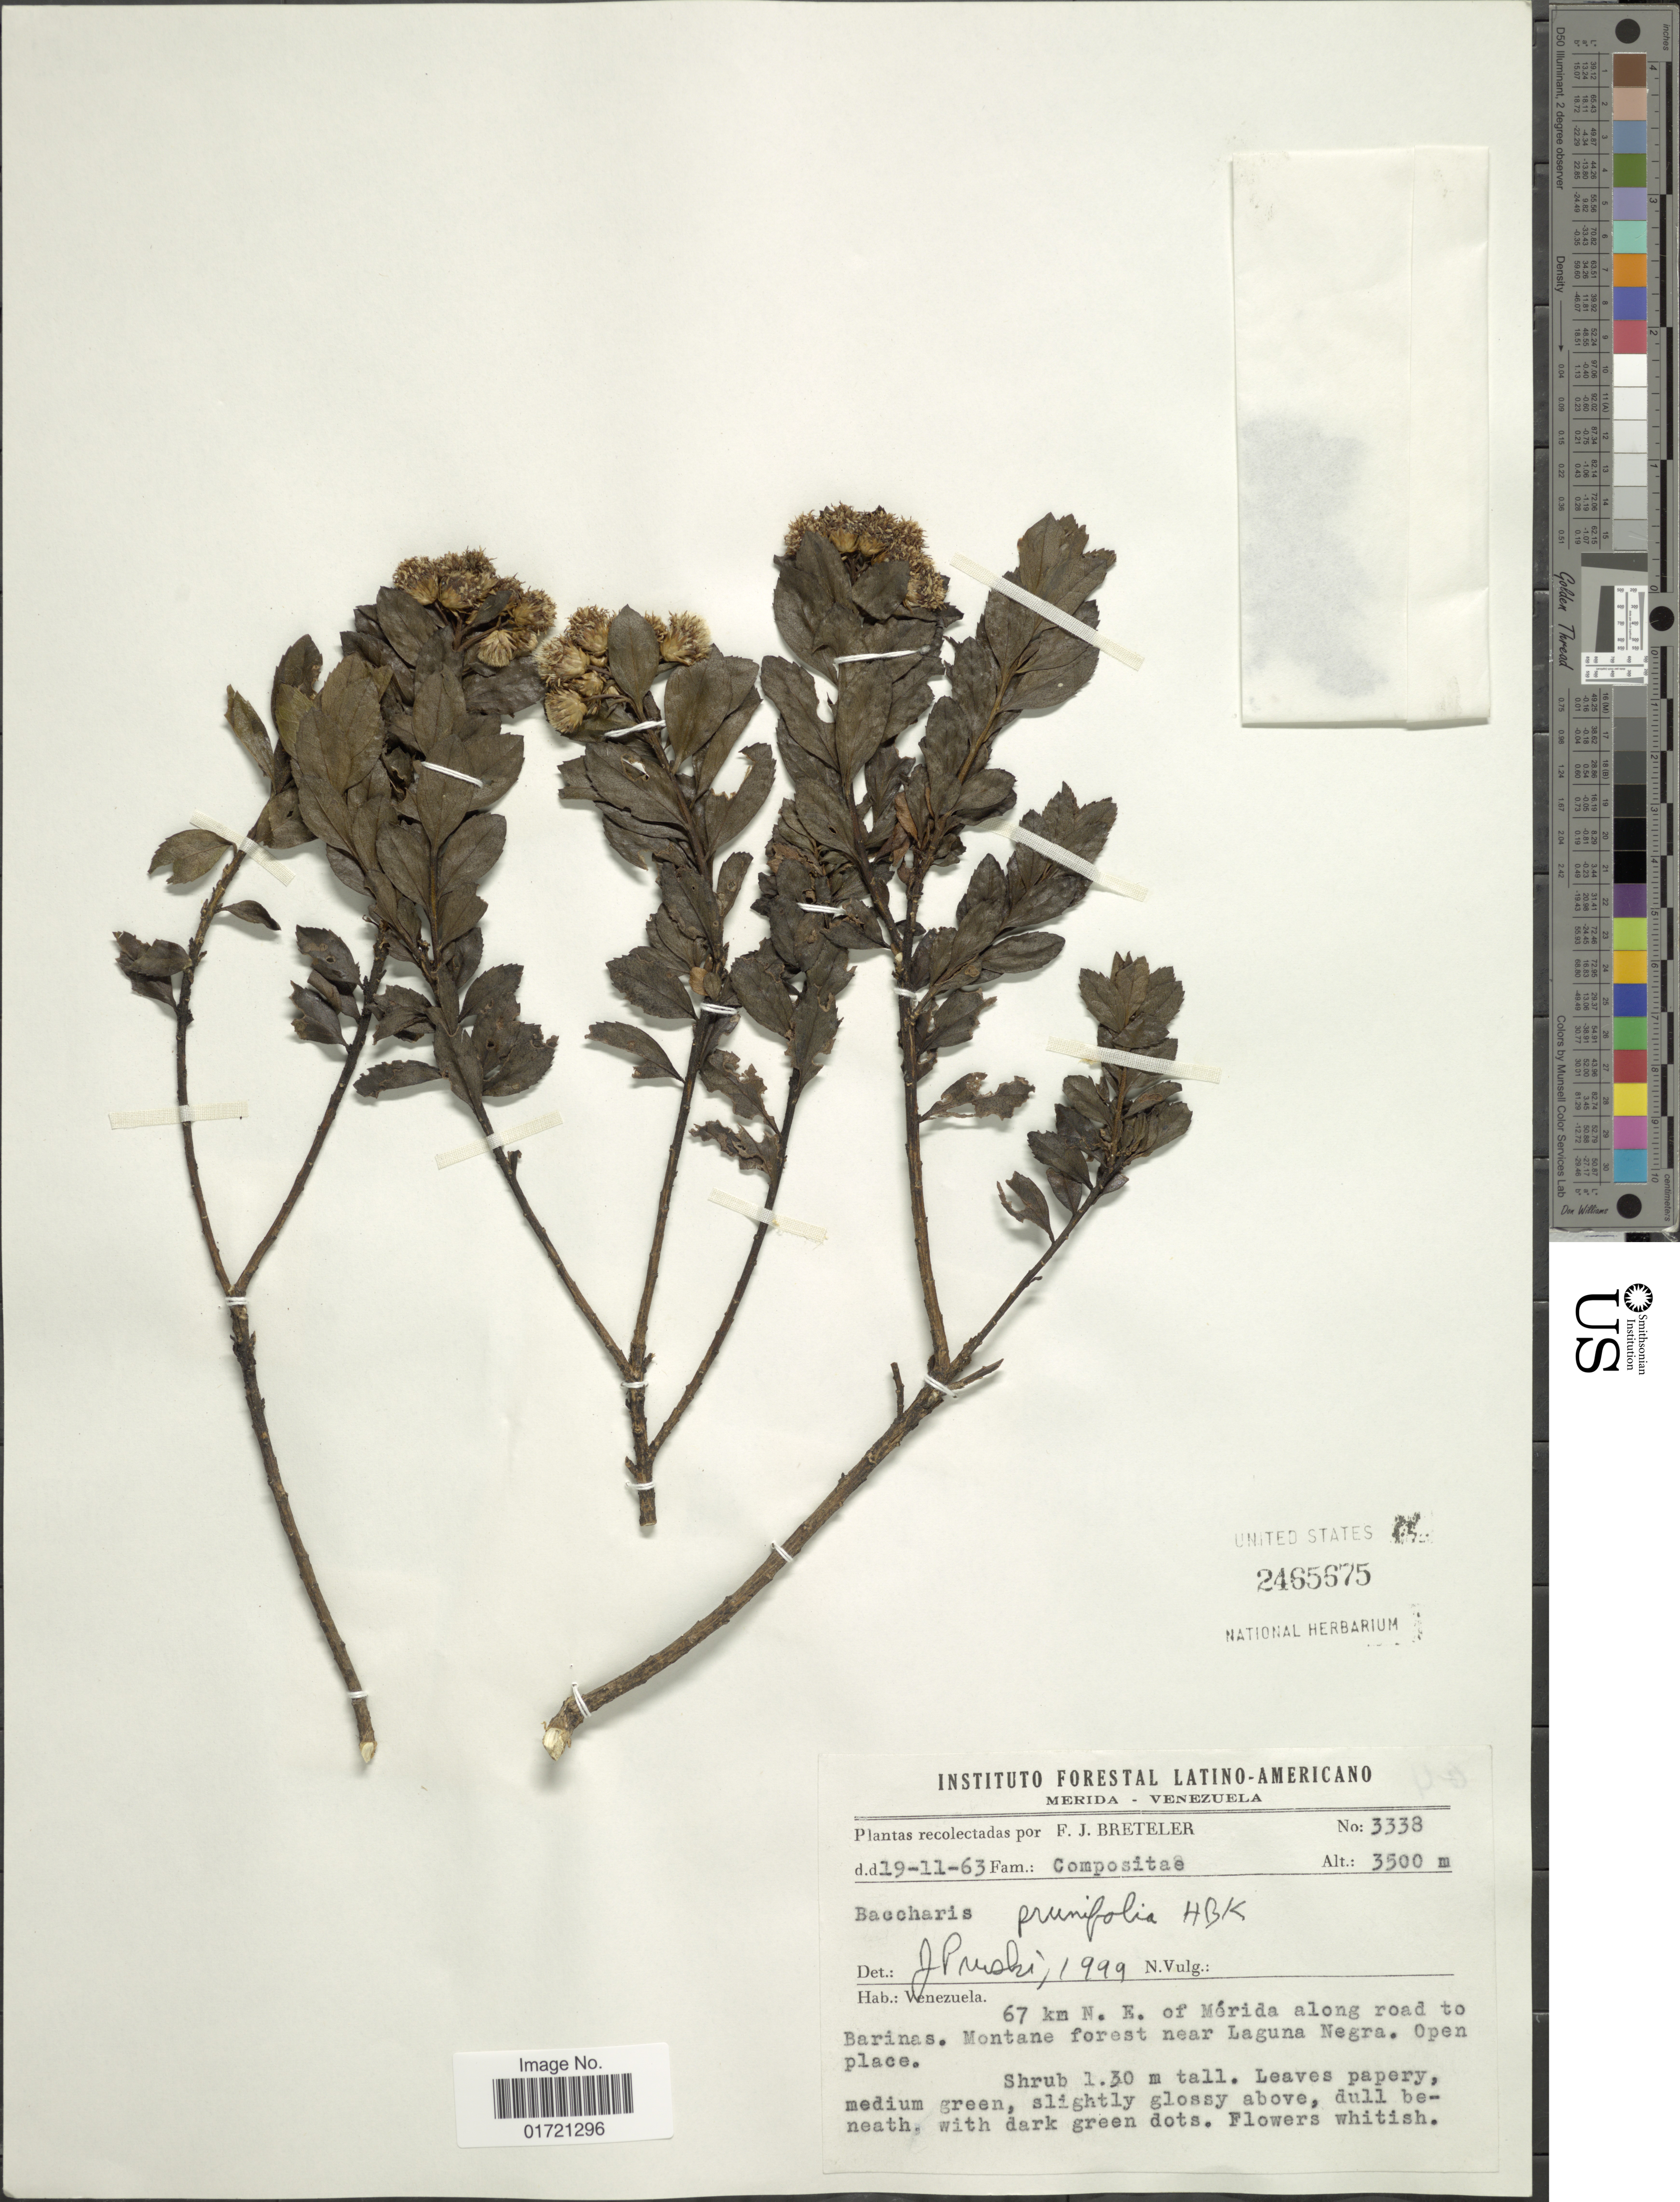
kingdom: Plantae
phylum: Tracheophyta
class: Magnoliopsida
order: Asterales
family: Asteraceae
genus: Baccharis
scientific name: Baccharis prunifolia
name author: Kunth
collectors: F. J. Breteler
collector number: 3338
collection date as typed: Transcribed d/m/y: 19/11/63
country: Venezuela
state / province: Mérida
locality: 67 km N.E. of Mérida along road to Barinas. Montane forest near Laguna Negra.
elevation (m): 3500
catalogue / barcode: US 2465675